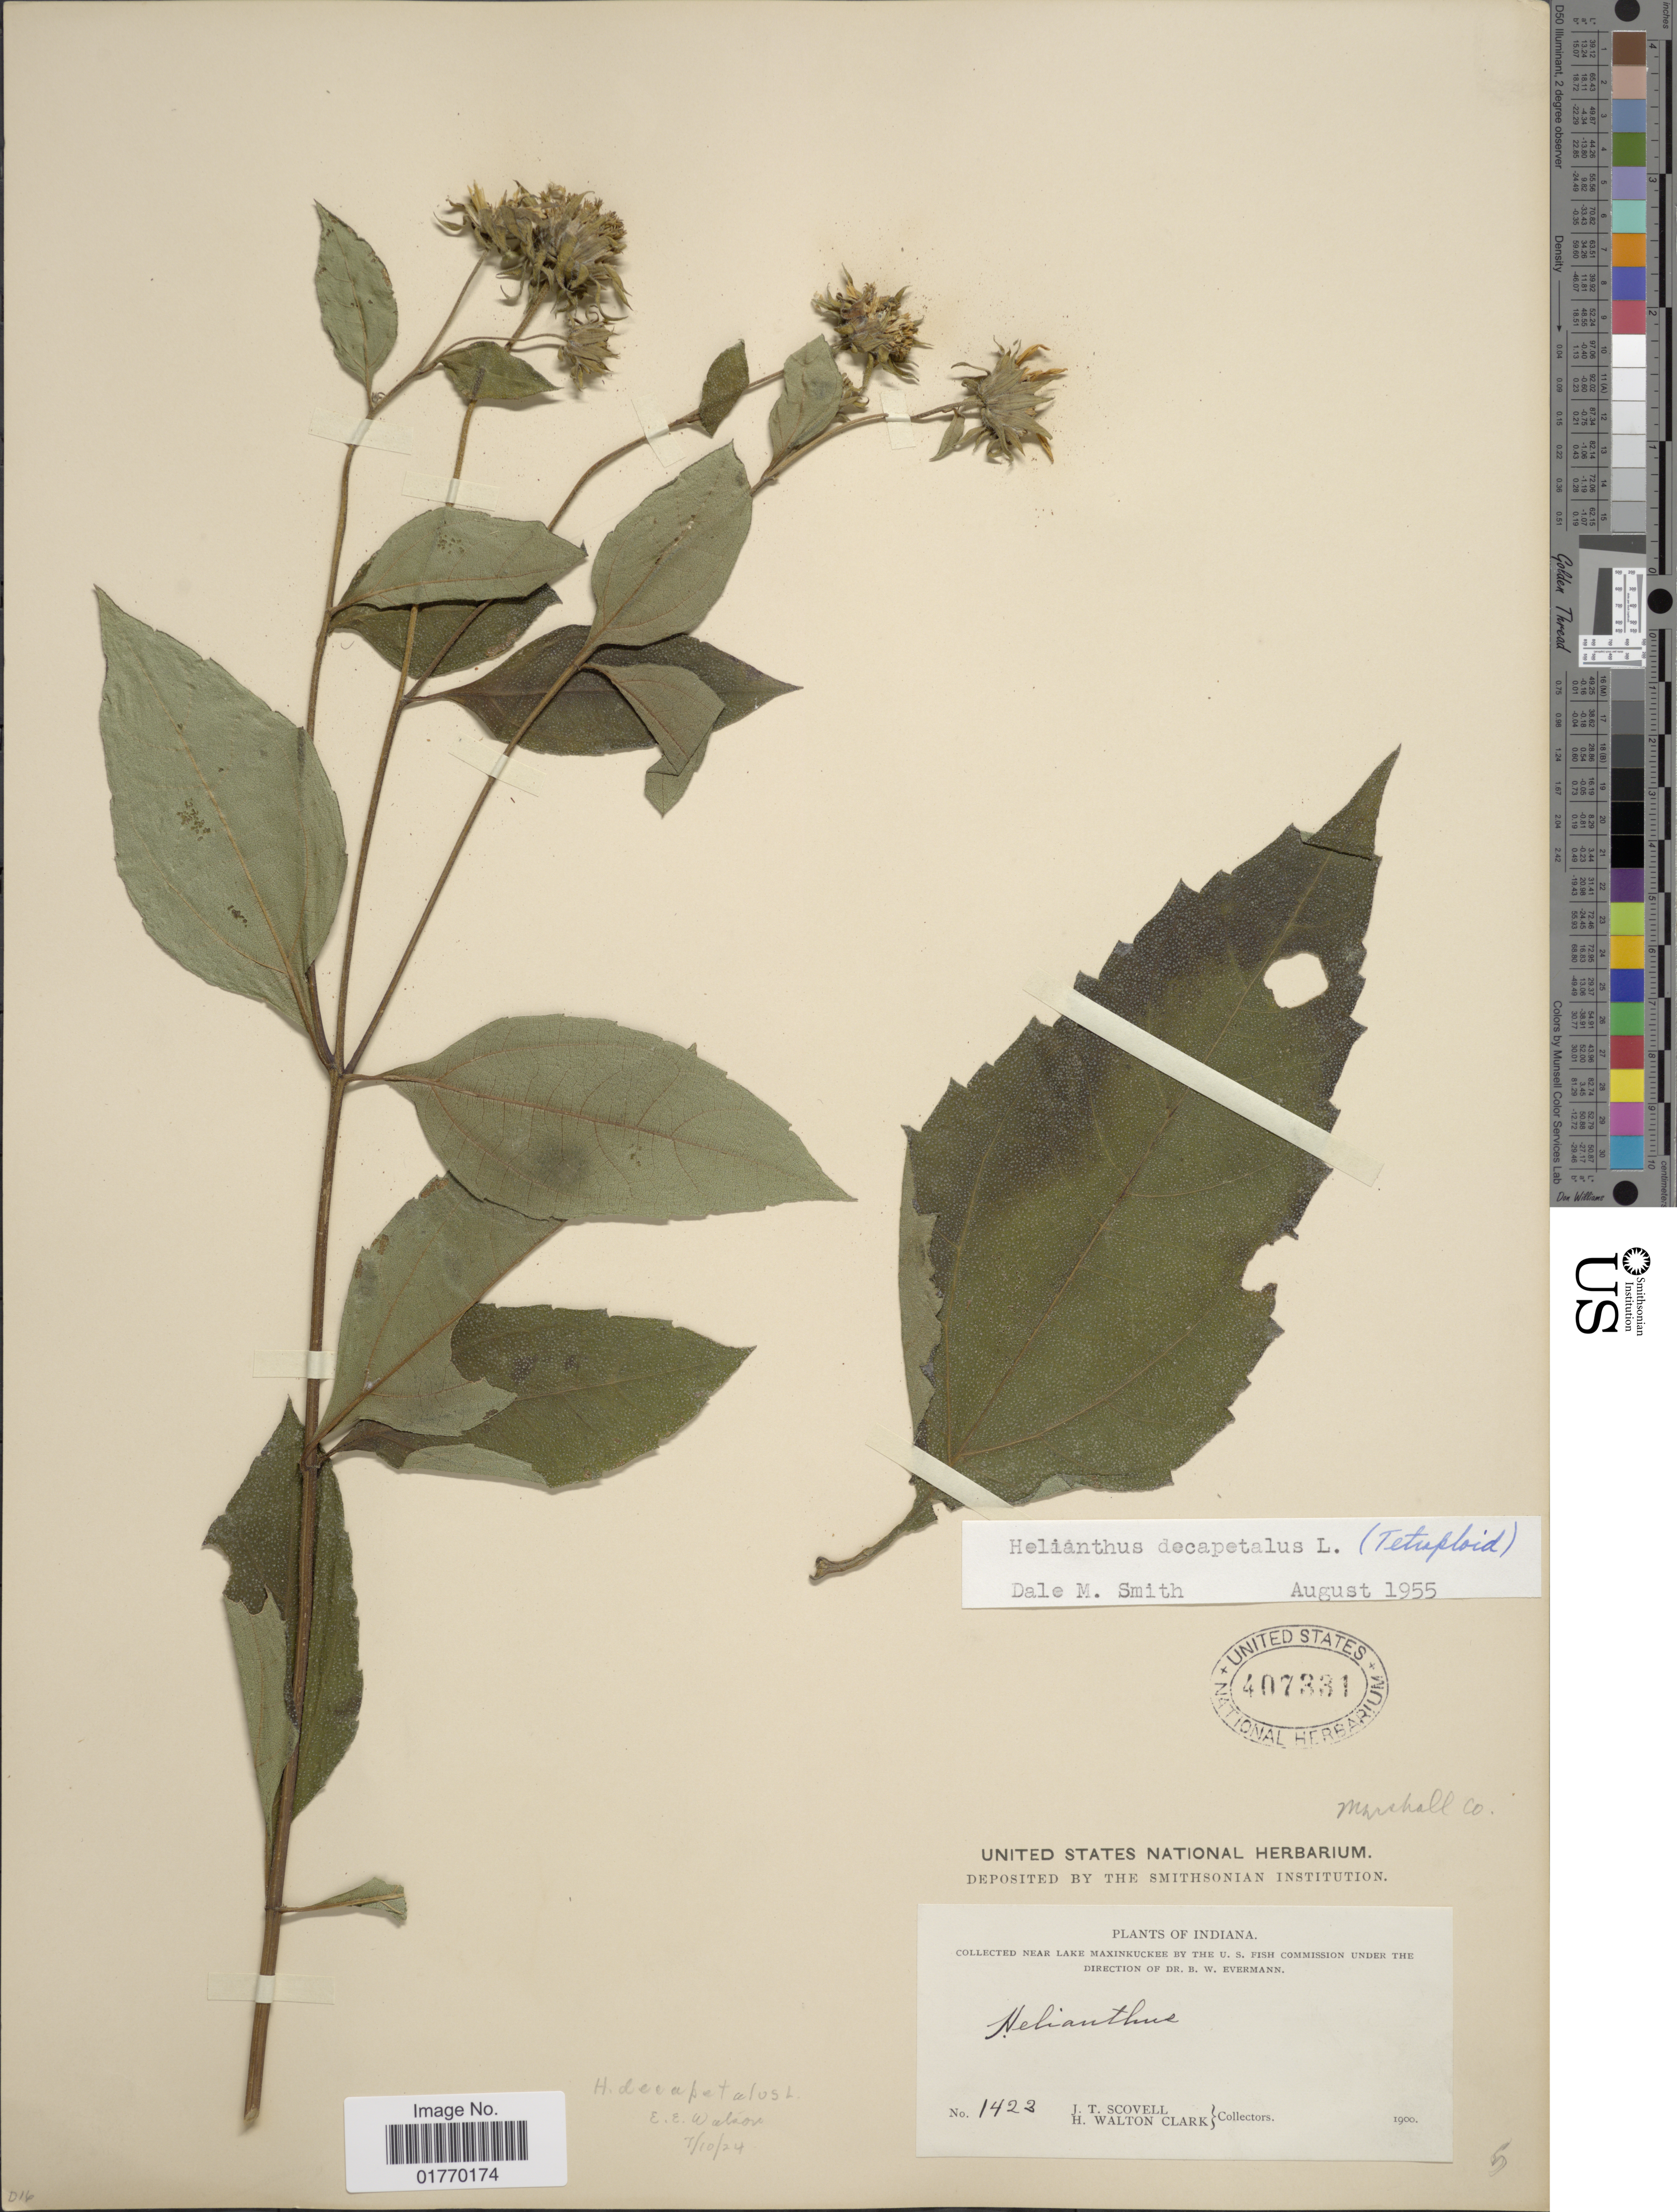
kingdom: Plantae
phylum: Tracheophyta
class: Magnoliopsida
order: Asterales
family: Asteraceae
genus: Helianthus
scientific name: Helianthus decapetalus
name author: L.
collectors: J. T. Scovell & H. W. Clark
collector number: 1423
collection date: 1900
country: United States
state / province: Indiana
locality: Near Lake Maxinkuckee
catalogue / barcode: US 407331